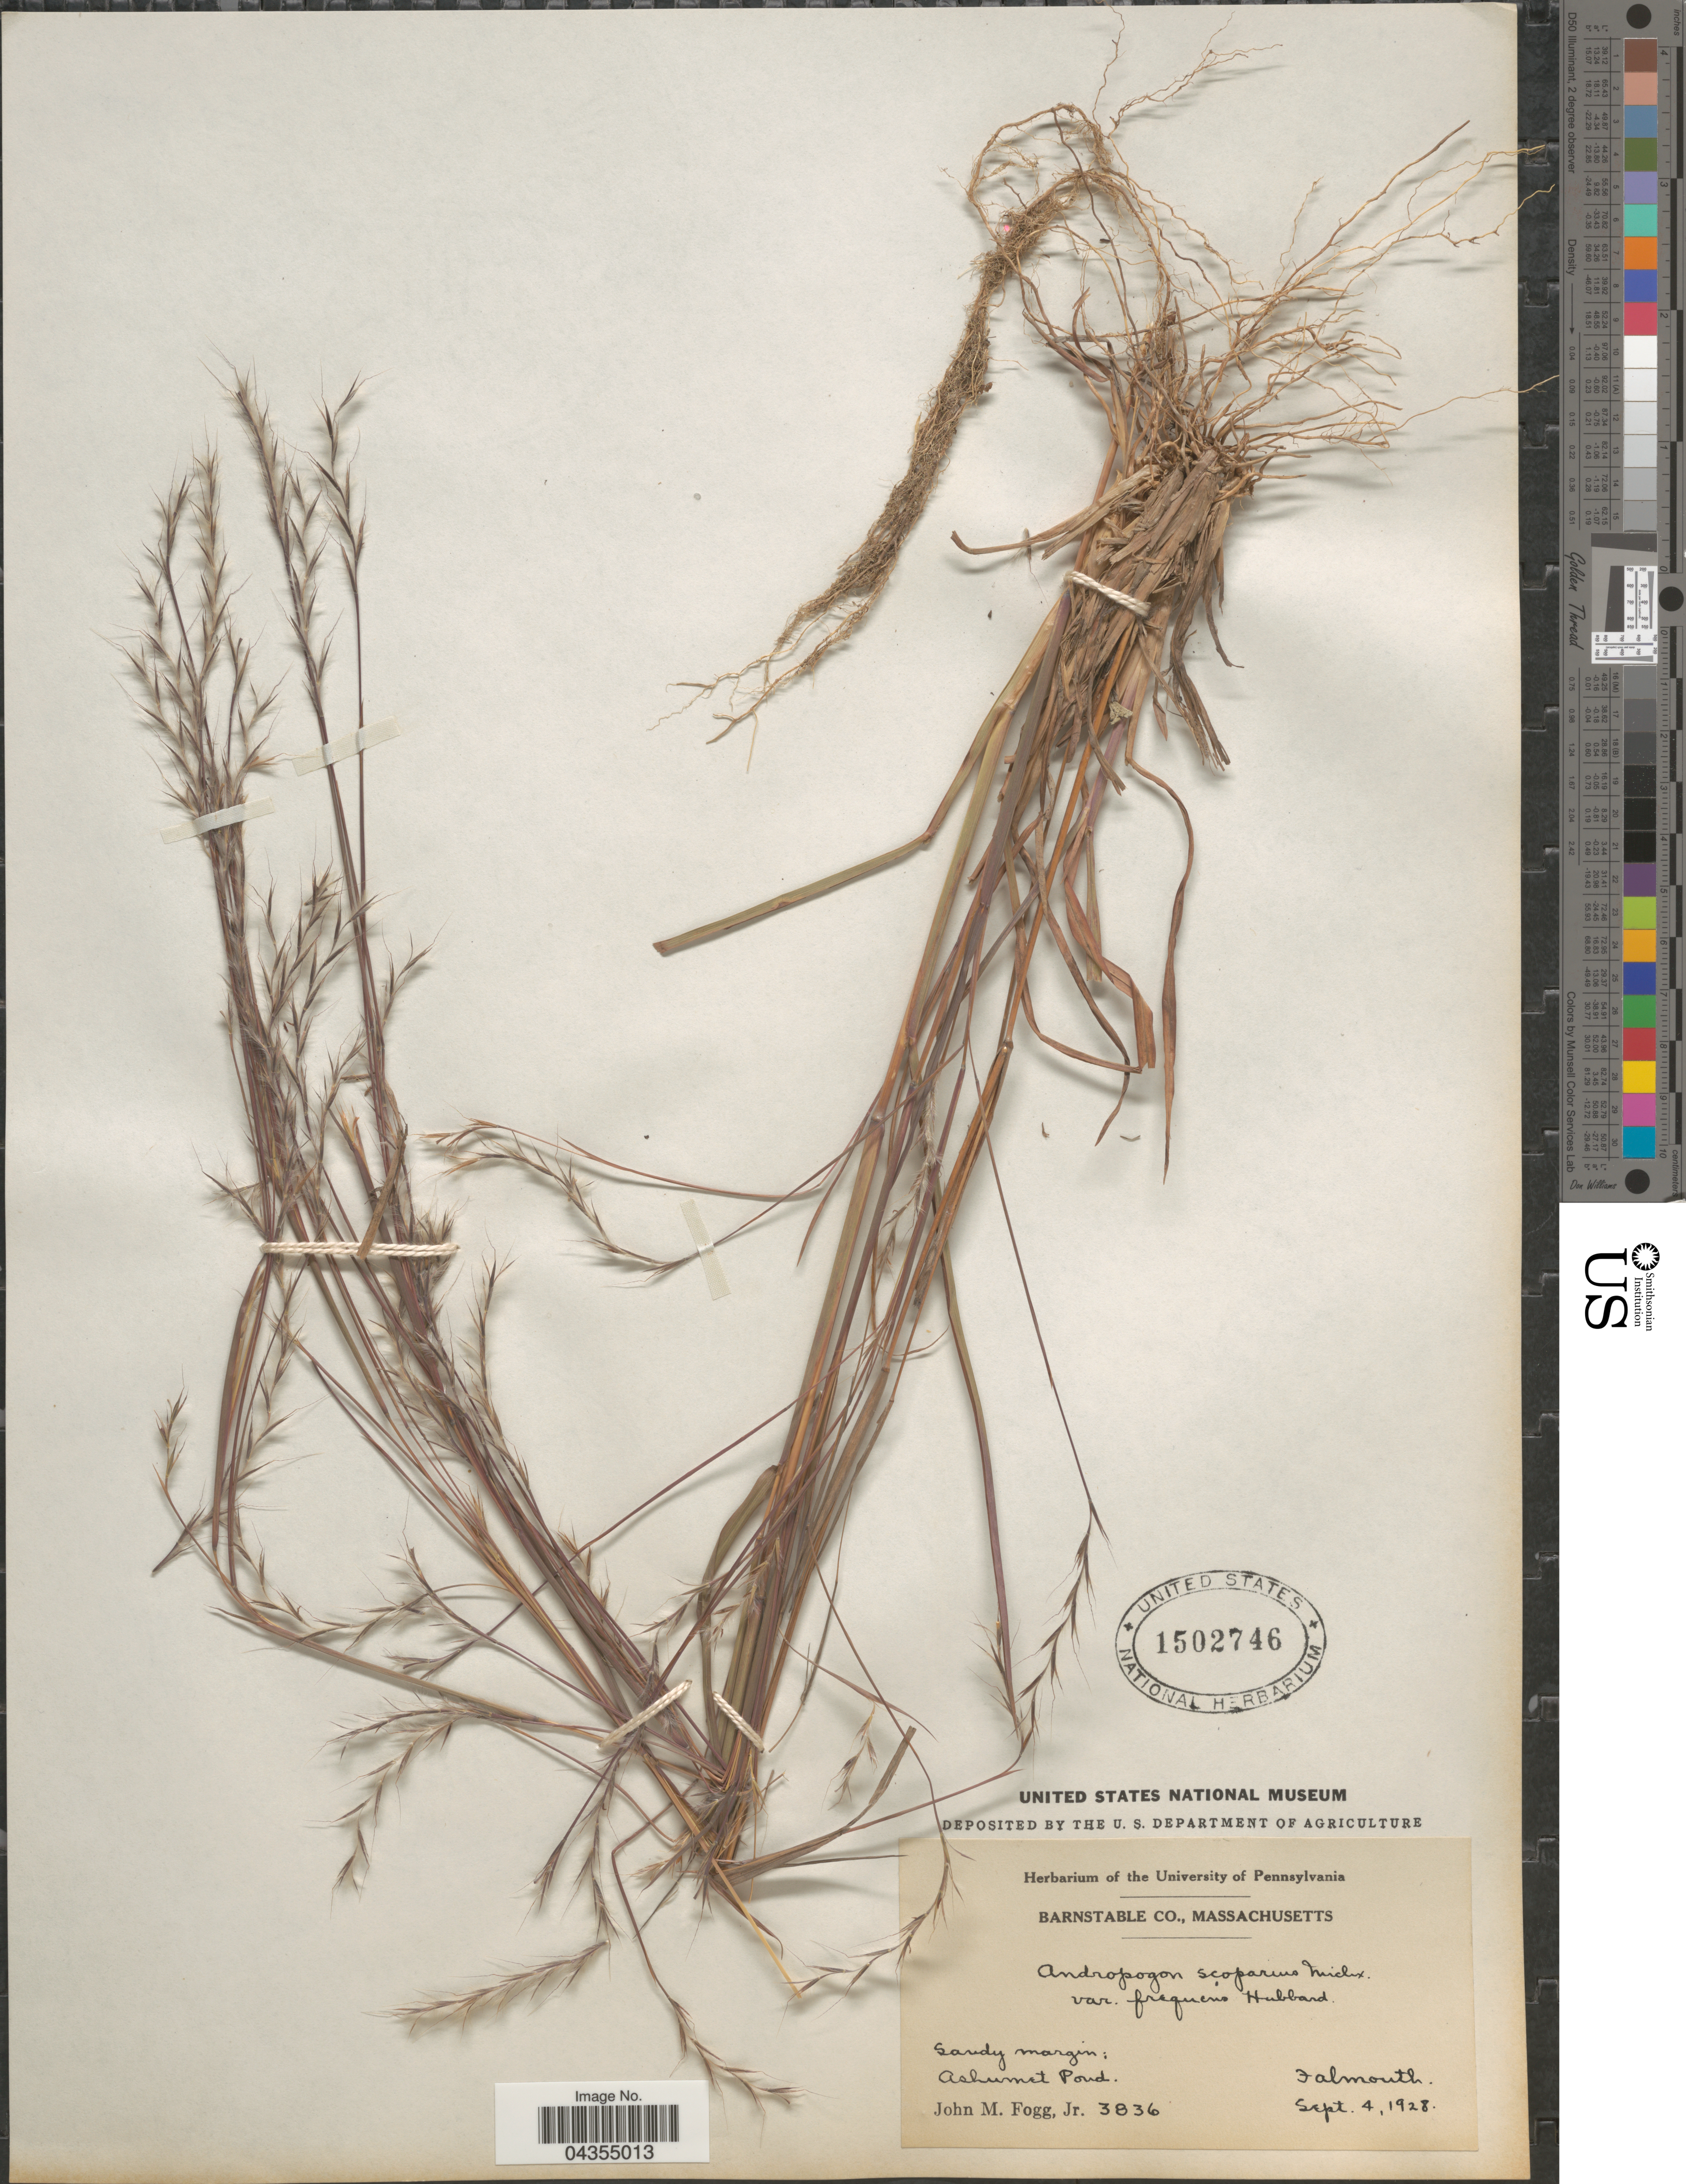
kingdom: Plantae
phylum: Tracheophyta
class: Liliopsida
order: Poales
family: Poaceae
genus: Schizachyrium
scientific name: Schizachyrium sanguineum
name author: (Retz.) Alston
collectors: J. Fogg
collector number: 3836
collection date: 1928-09-04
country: United States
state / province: Massachusetts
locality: Barnstable Co. Ashumet Pond. Falmouth.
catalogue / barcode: US 1502746